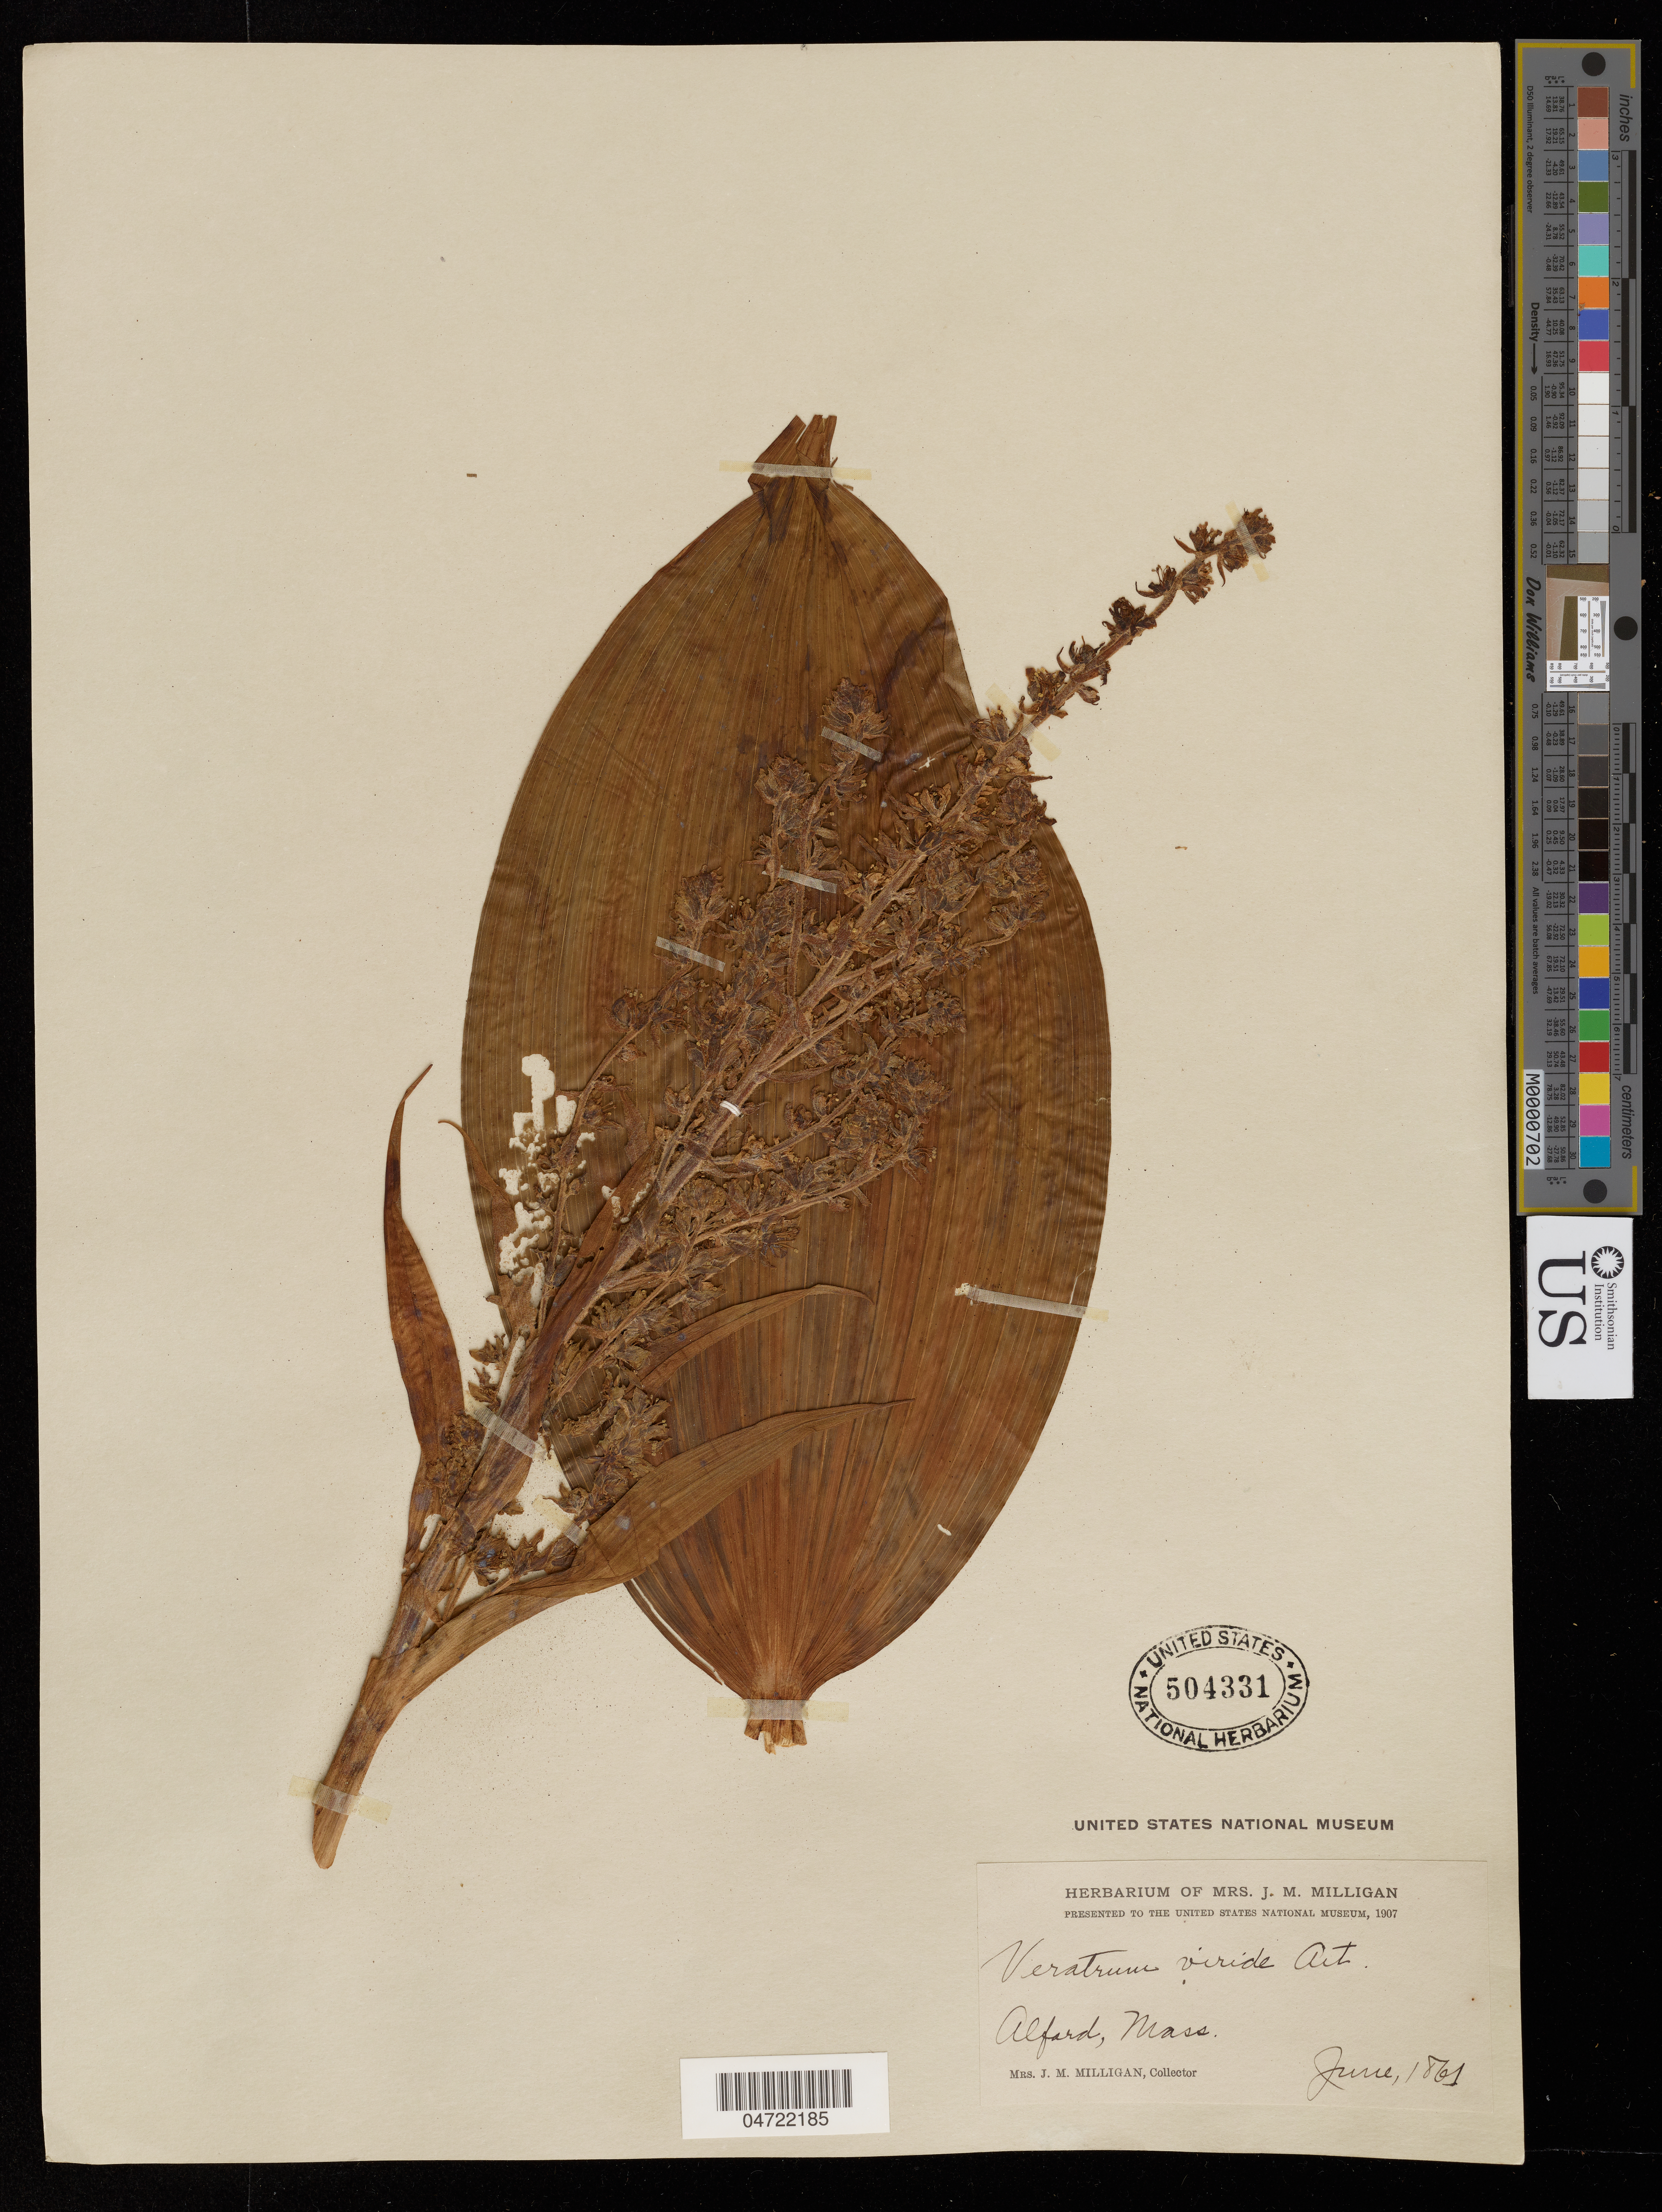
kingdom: Plantae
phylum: Tracheophyta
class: Liliopsida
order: Liliales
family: Melanthiaceae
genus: Veratrum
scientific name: Veratrum viride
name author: Aiton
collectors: J. Milligan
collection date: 1861-06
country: United States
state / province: Massachusetts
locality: Alford.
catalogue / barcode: US 504331